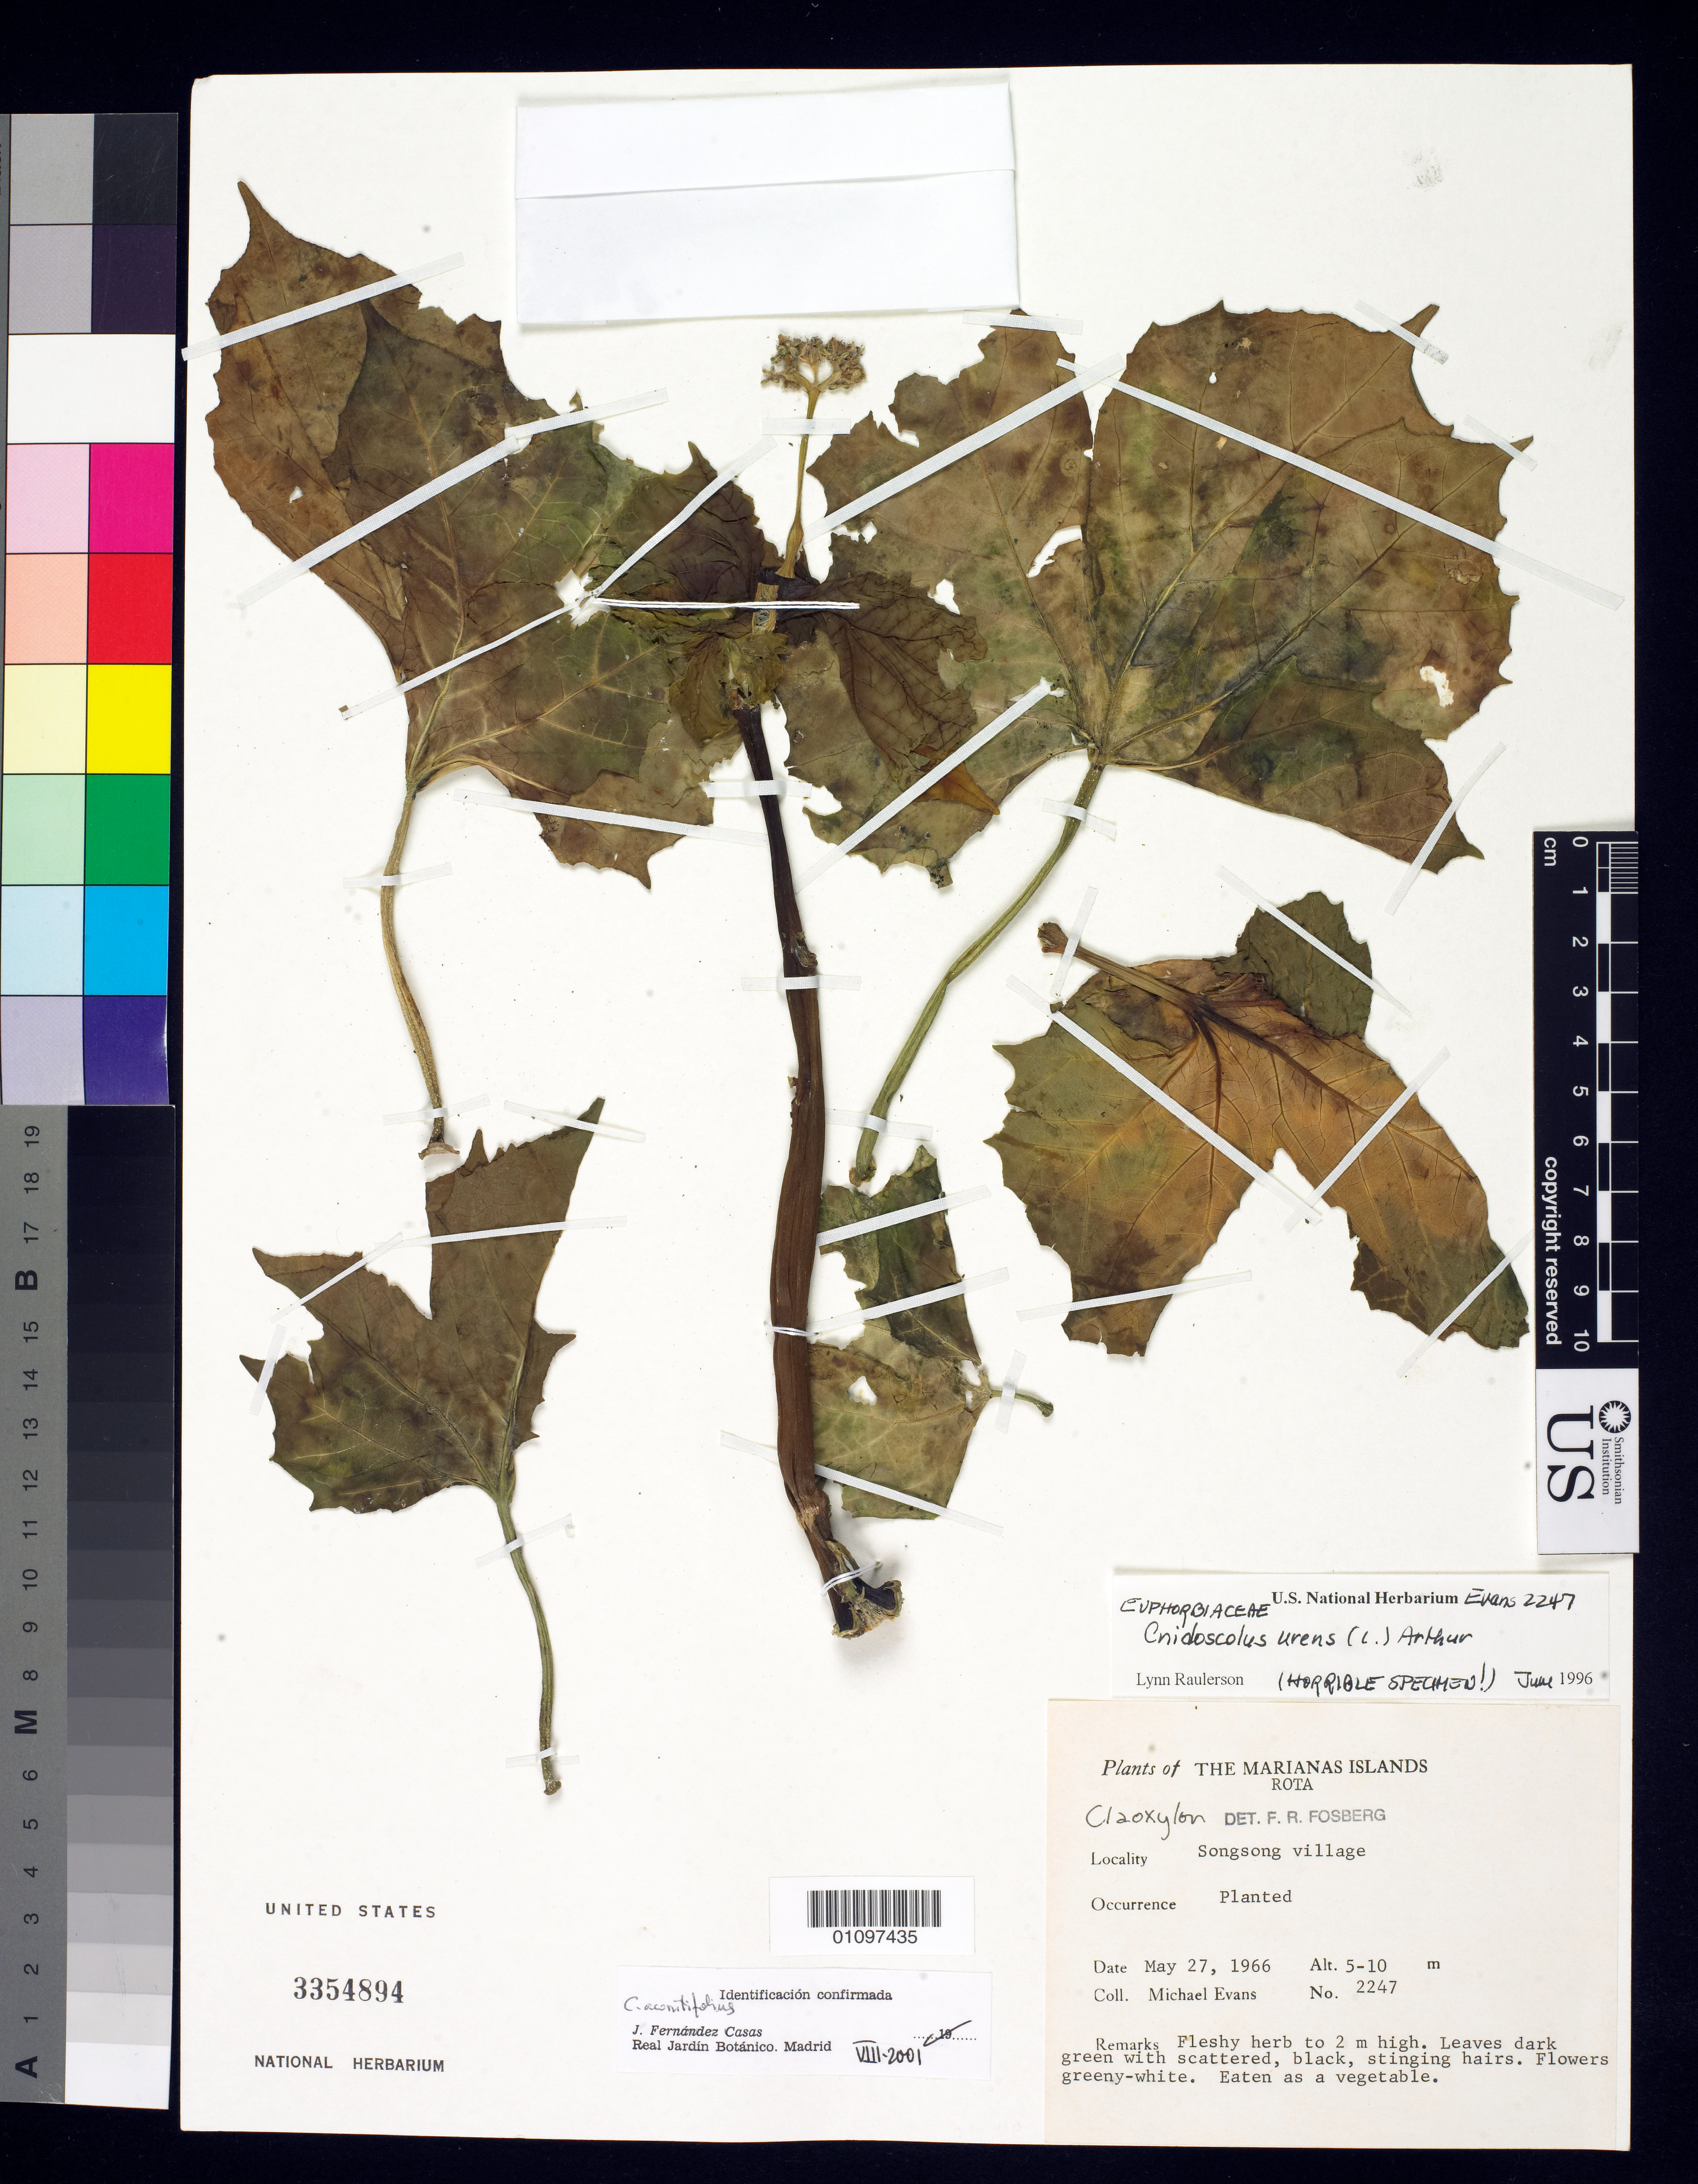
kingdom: Plantae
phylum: Tracheophyta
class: Magnoliopsida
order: Malpighiales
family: Euphorbiaceae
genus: Cnidoscolus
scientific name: Cnidoscolus urens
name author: (L.) Arthur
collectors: M. Evans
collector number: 2247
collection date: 1966-05-27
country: Northern Mariana Islands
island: Rota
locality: Songsong village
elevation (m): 5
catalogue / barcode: US 3354894